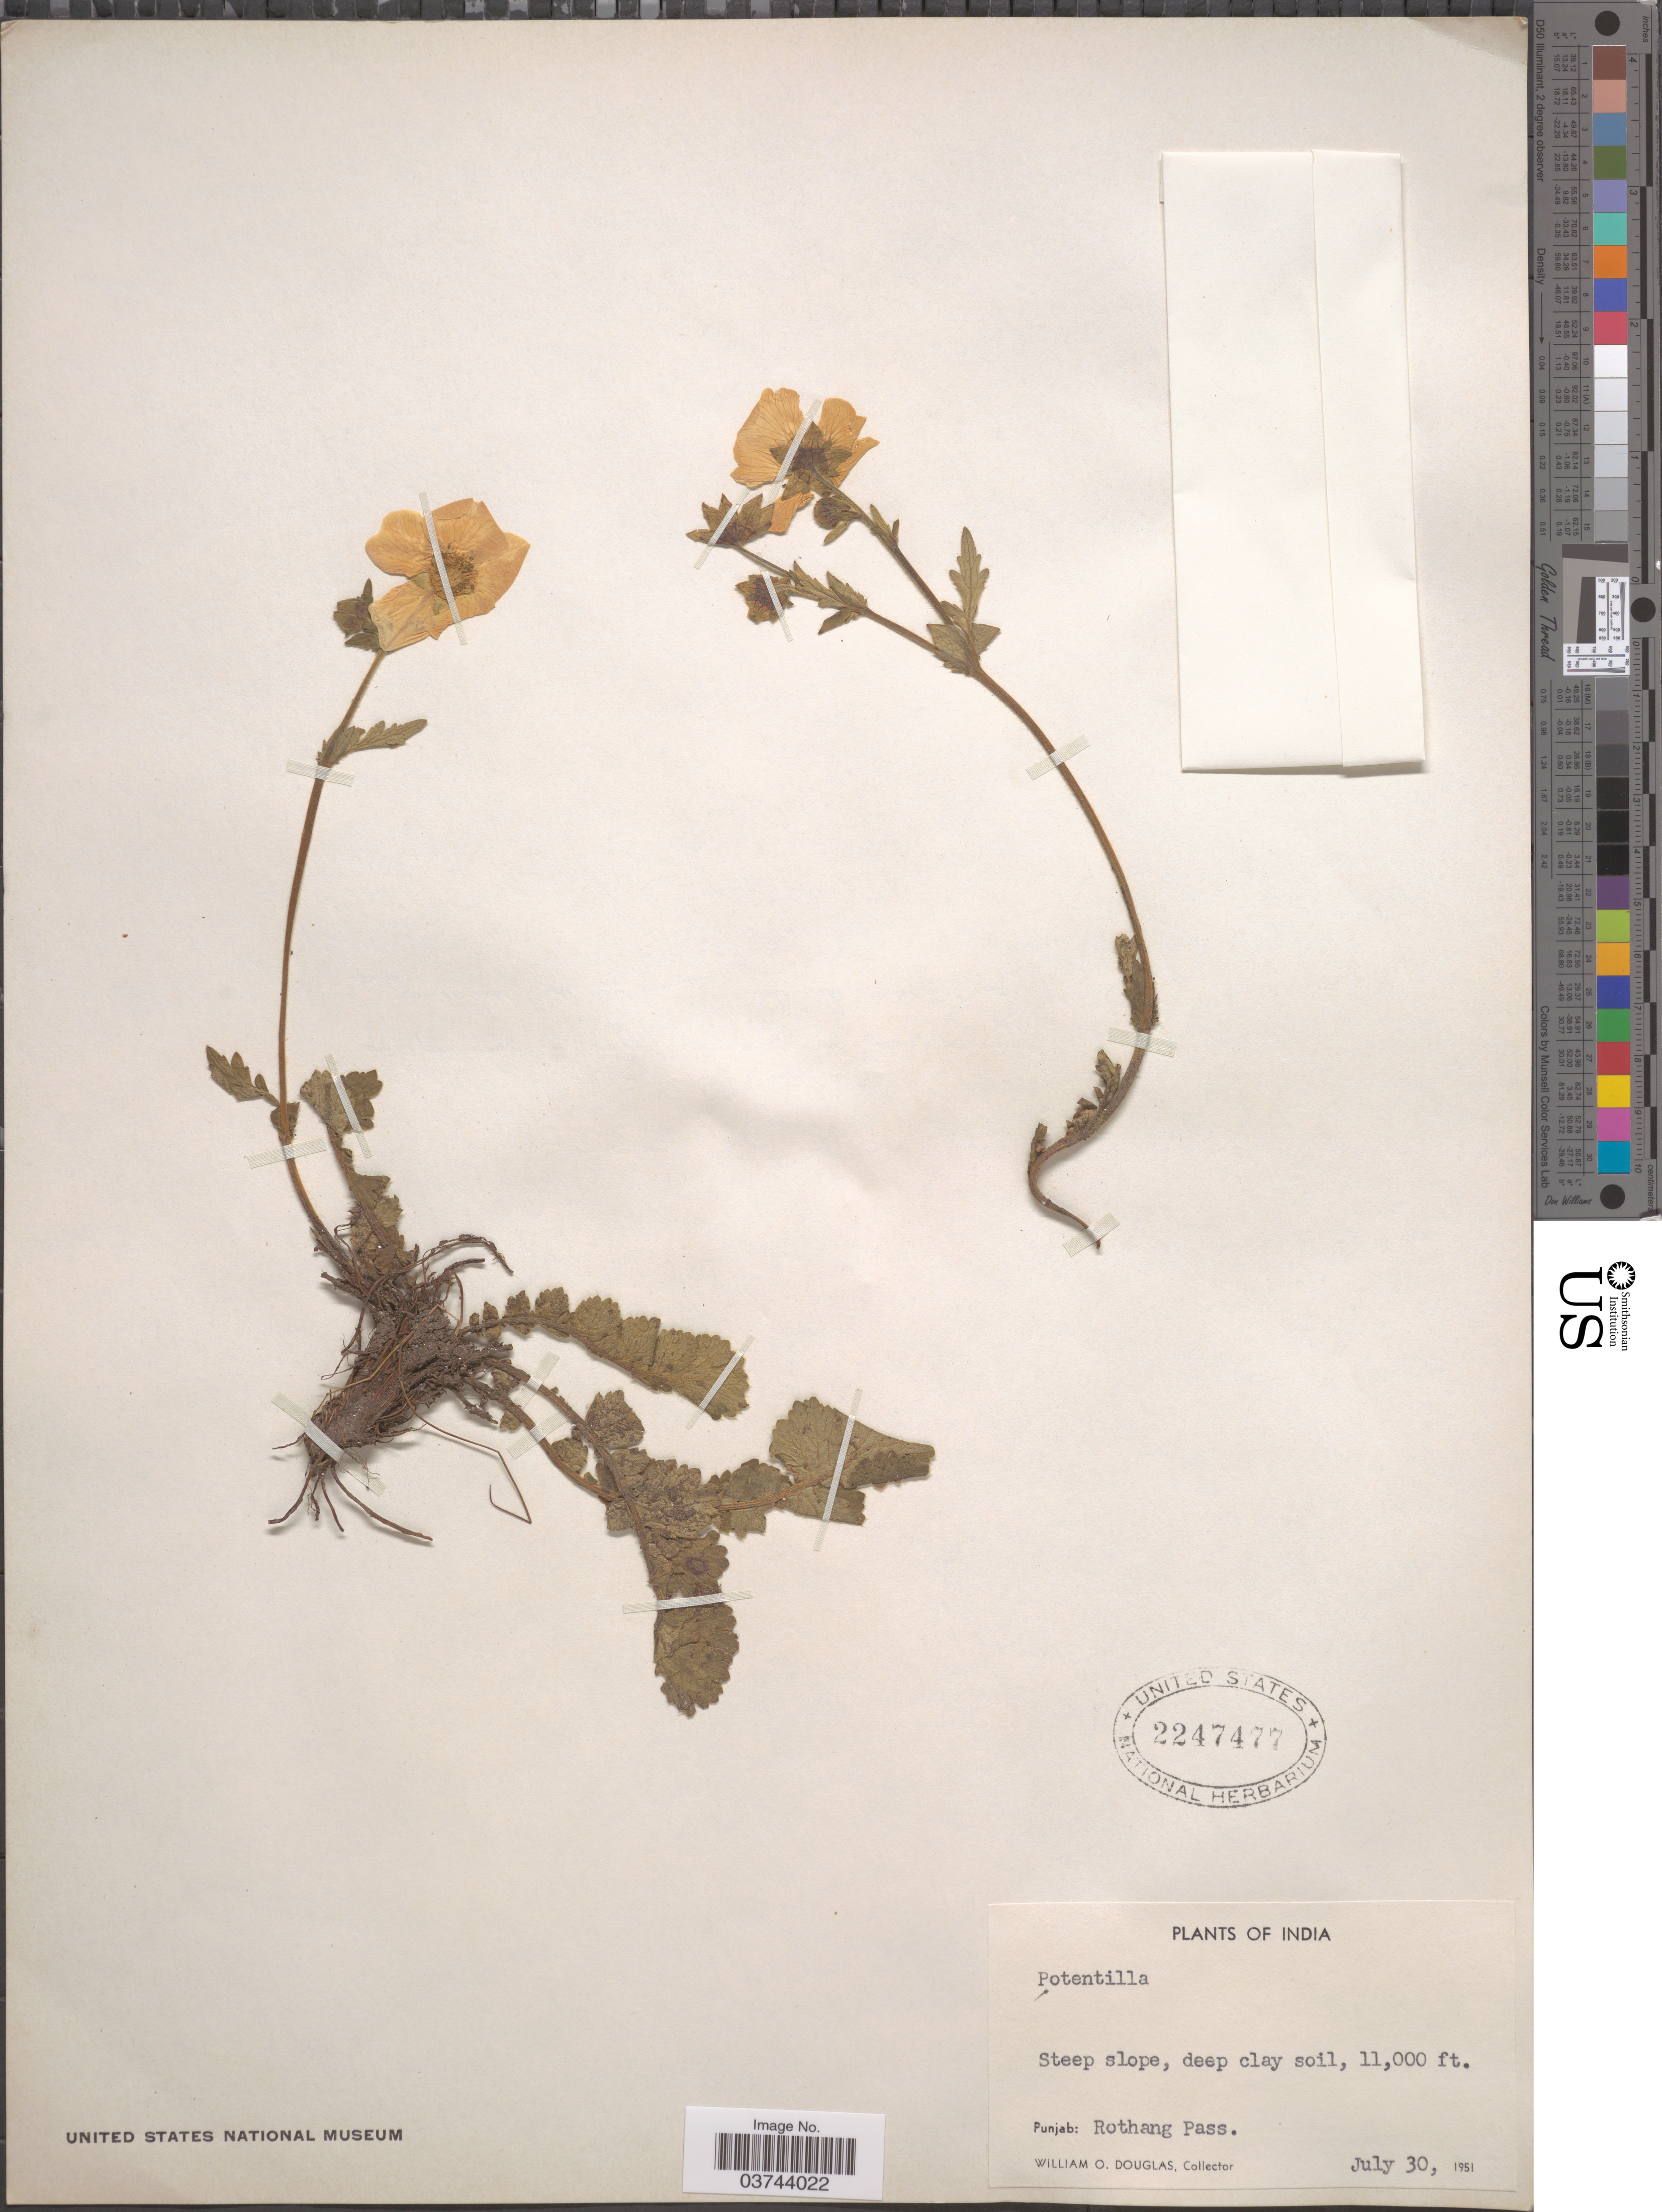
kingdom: Plantae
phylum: Tracheophyta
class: Magnoliopsida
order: Rosales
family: Rosaceae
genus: Potentilla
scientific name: Potentilla sp.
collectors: W. Douglas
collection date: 1951-07-30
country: India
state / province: Punjab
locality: Rothang Pass.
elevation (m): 3353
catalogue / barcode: US 2247477